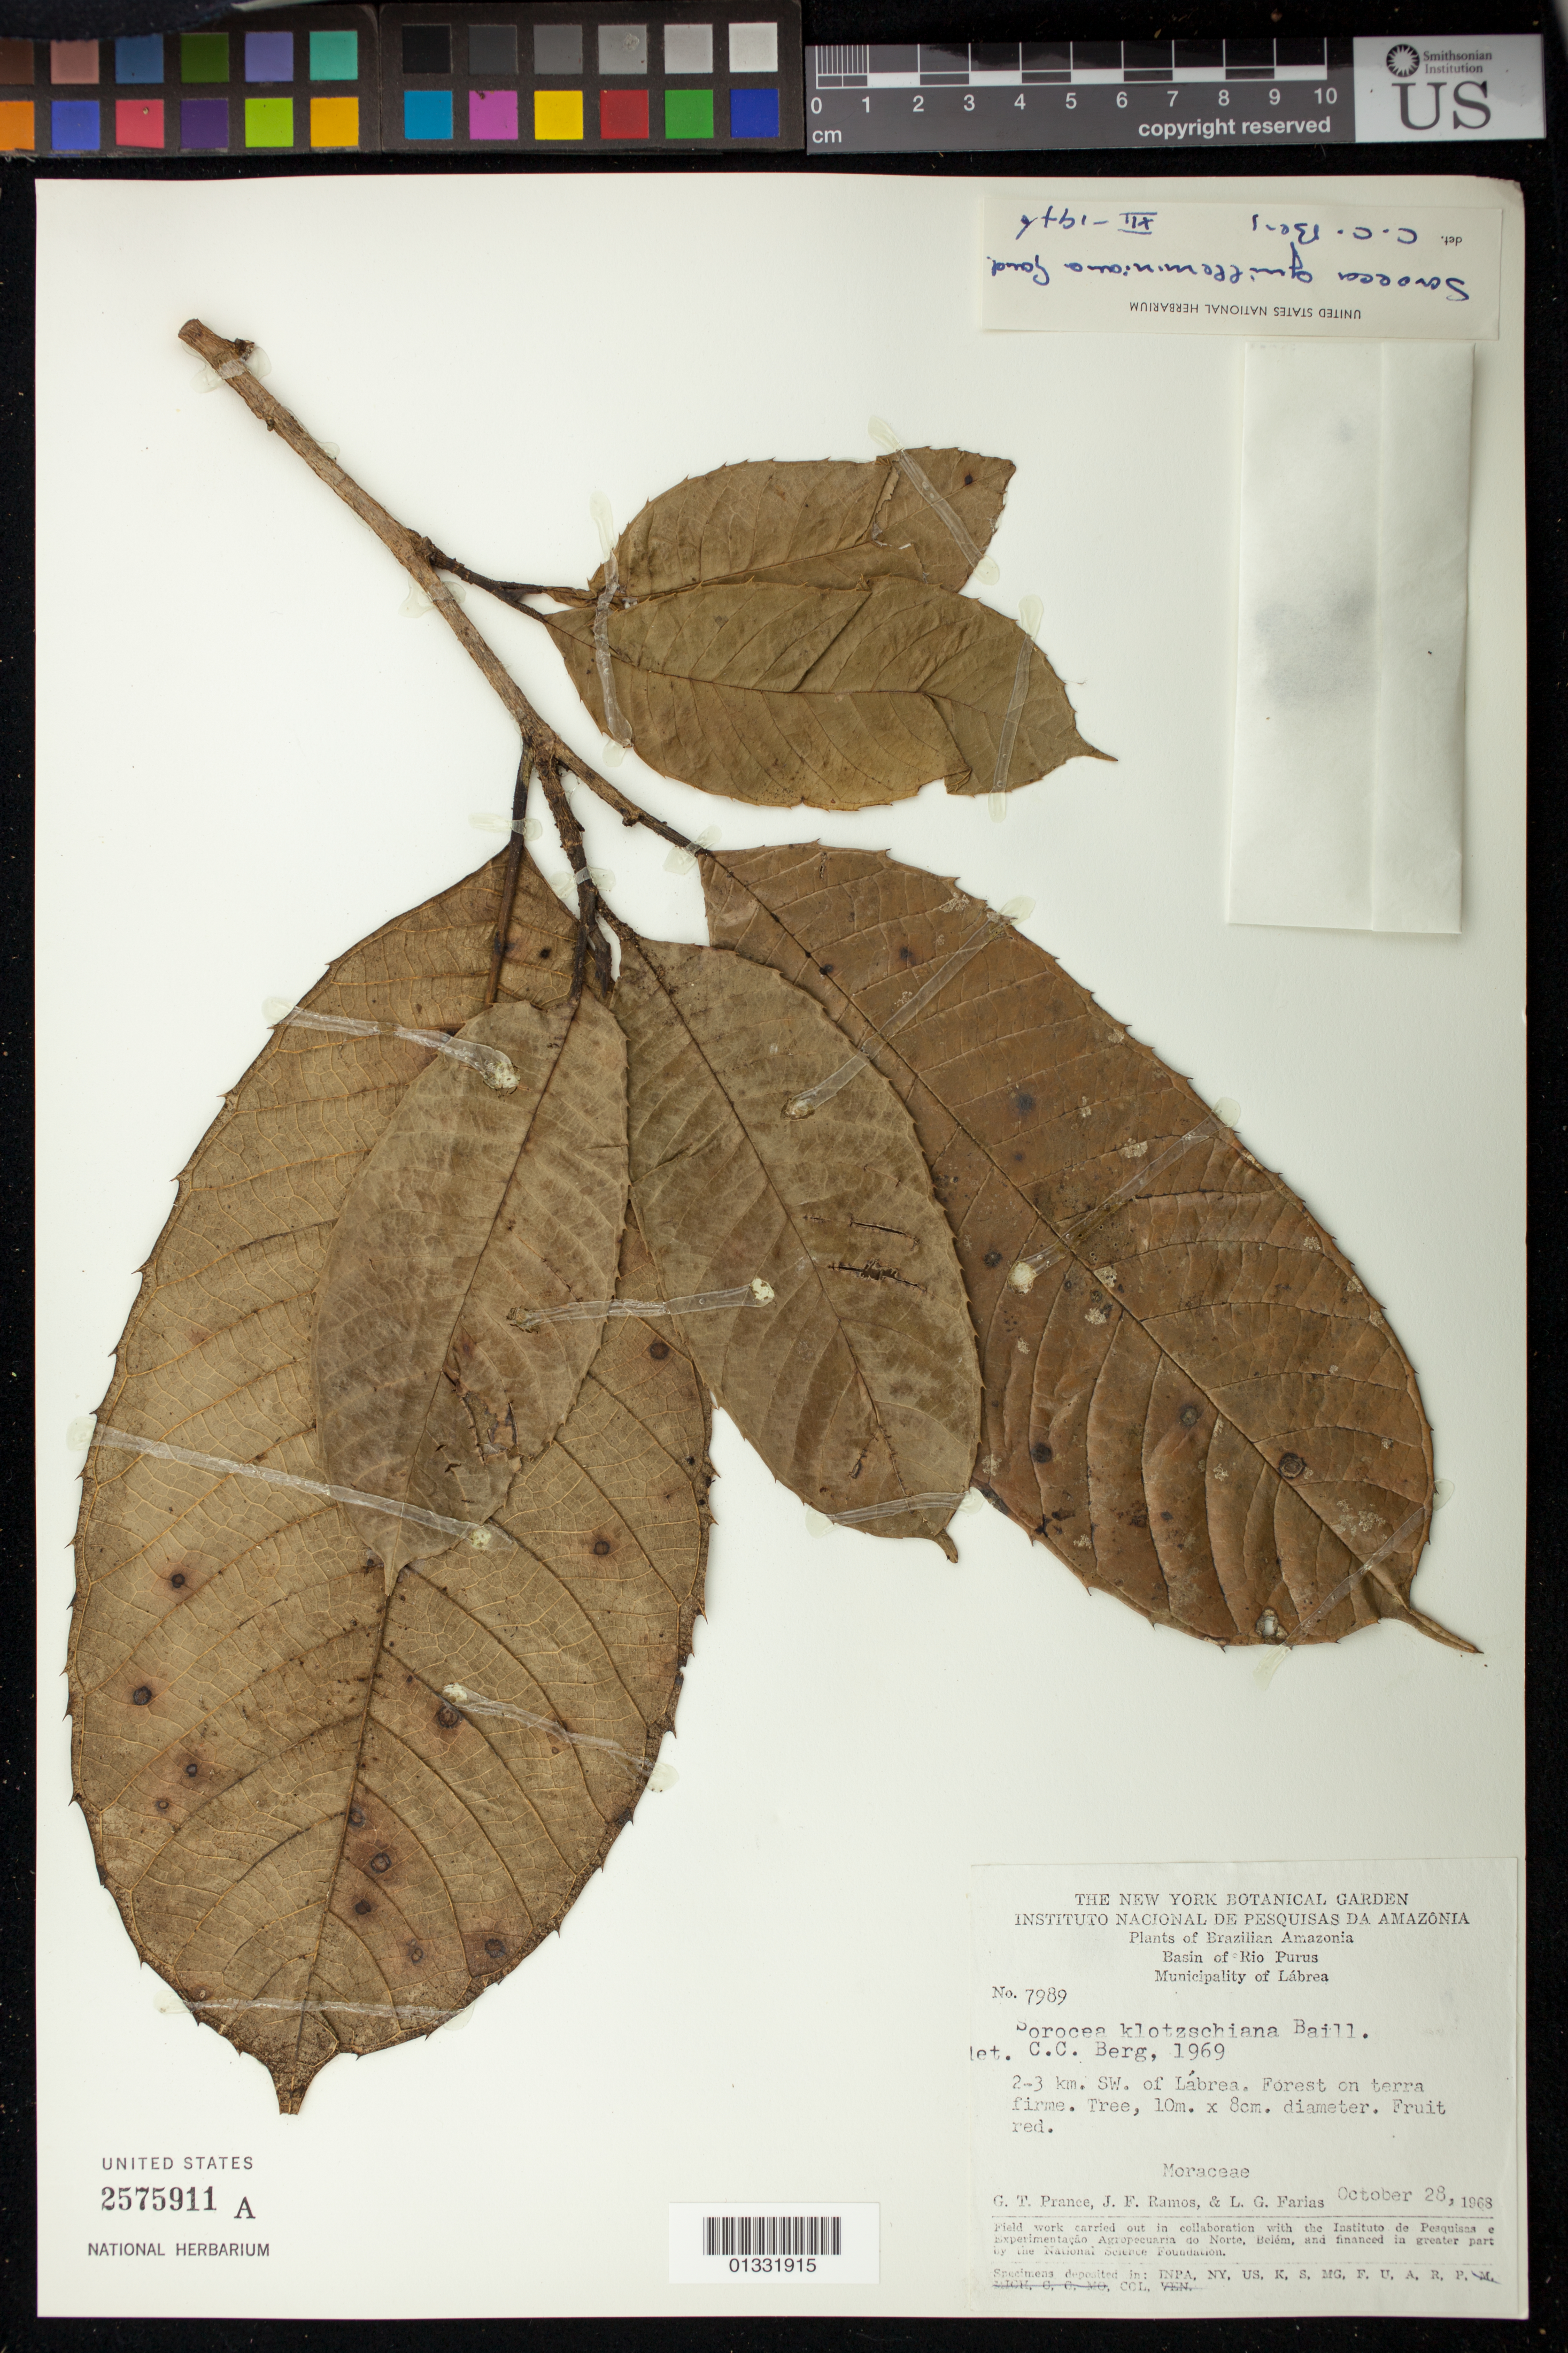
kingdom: Plantae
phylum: Tracheophyta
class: Magnoliopsida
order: Rosales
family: Moraceae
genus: Sorocea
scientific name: Sorocea guilleminiana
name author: Gaudich.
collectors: G. T. Prance, J. F. Ramos & L. G. Farias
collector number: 7989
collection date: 1968-10-28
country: Brazil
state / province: Amazonas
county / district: Lábrea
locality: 2-3 km SW of Lábrea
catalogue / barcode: US 2575911A